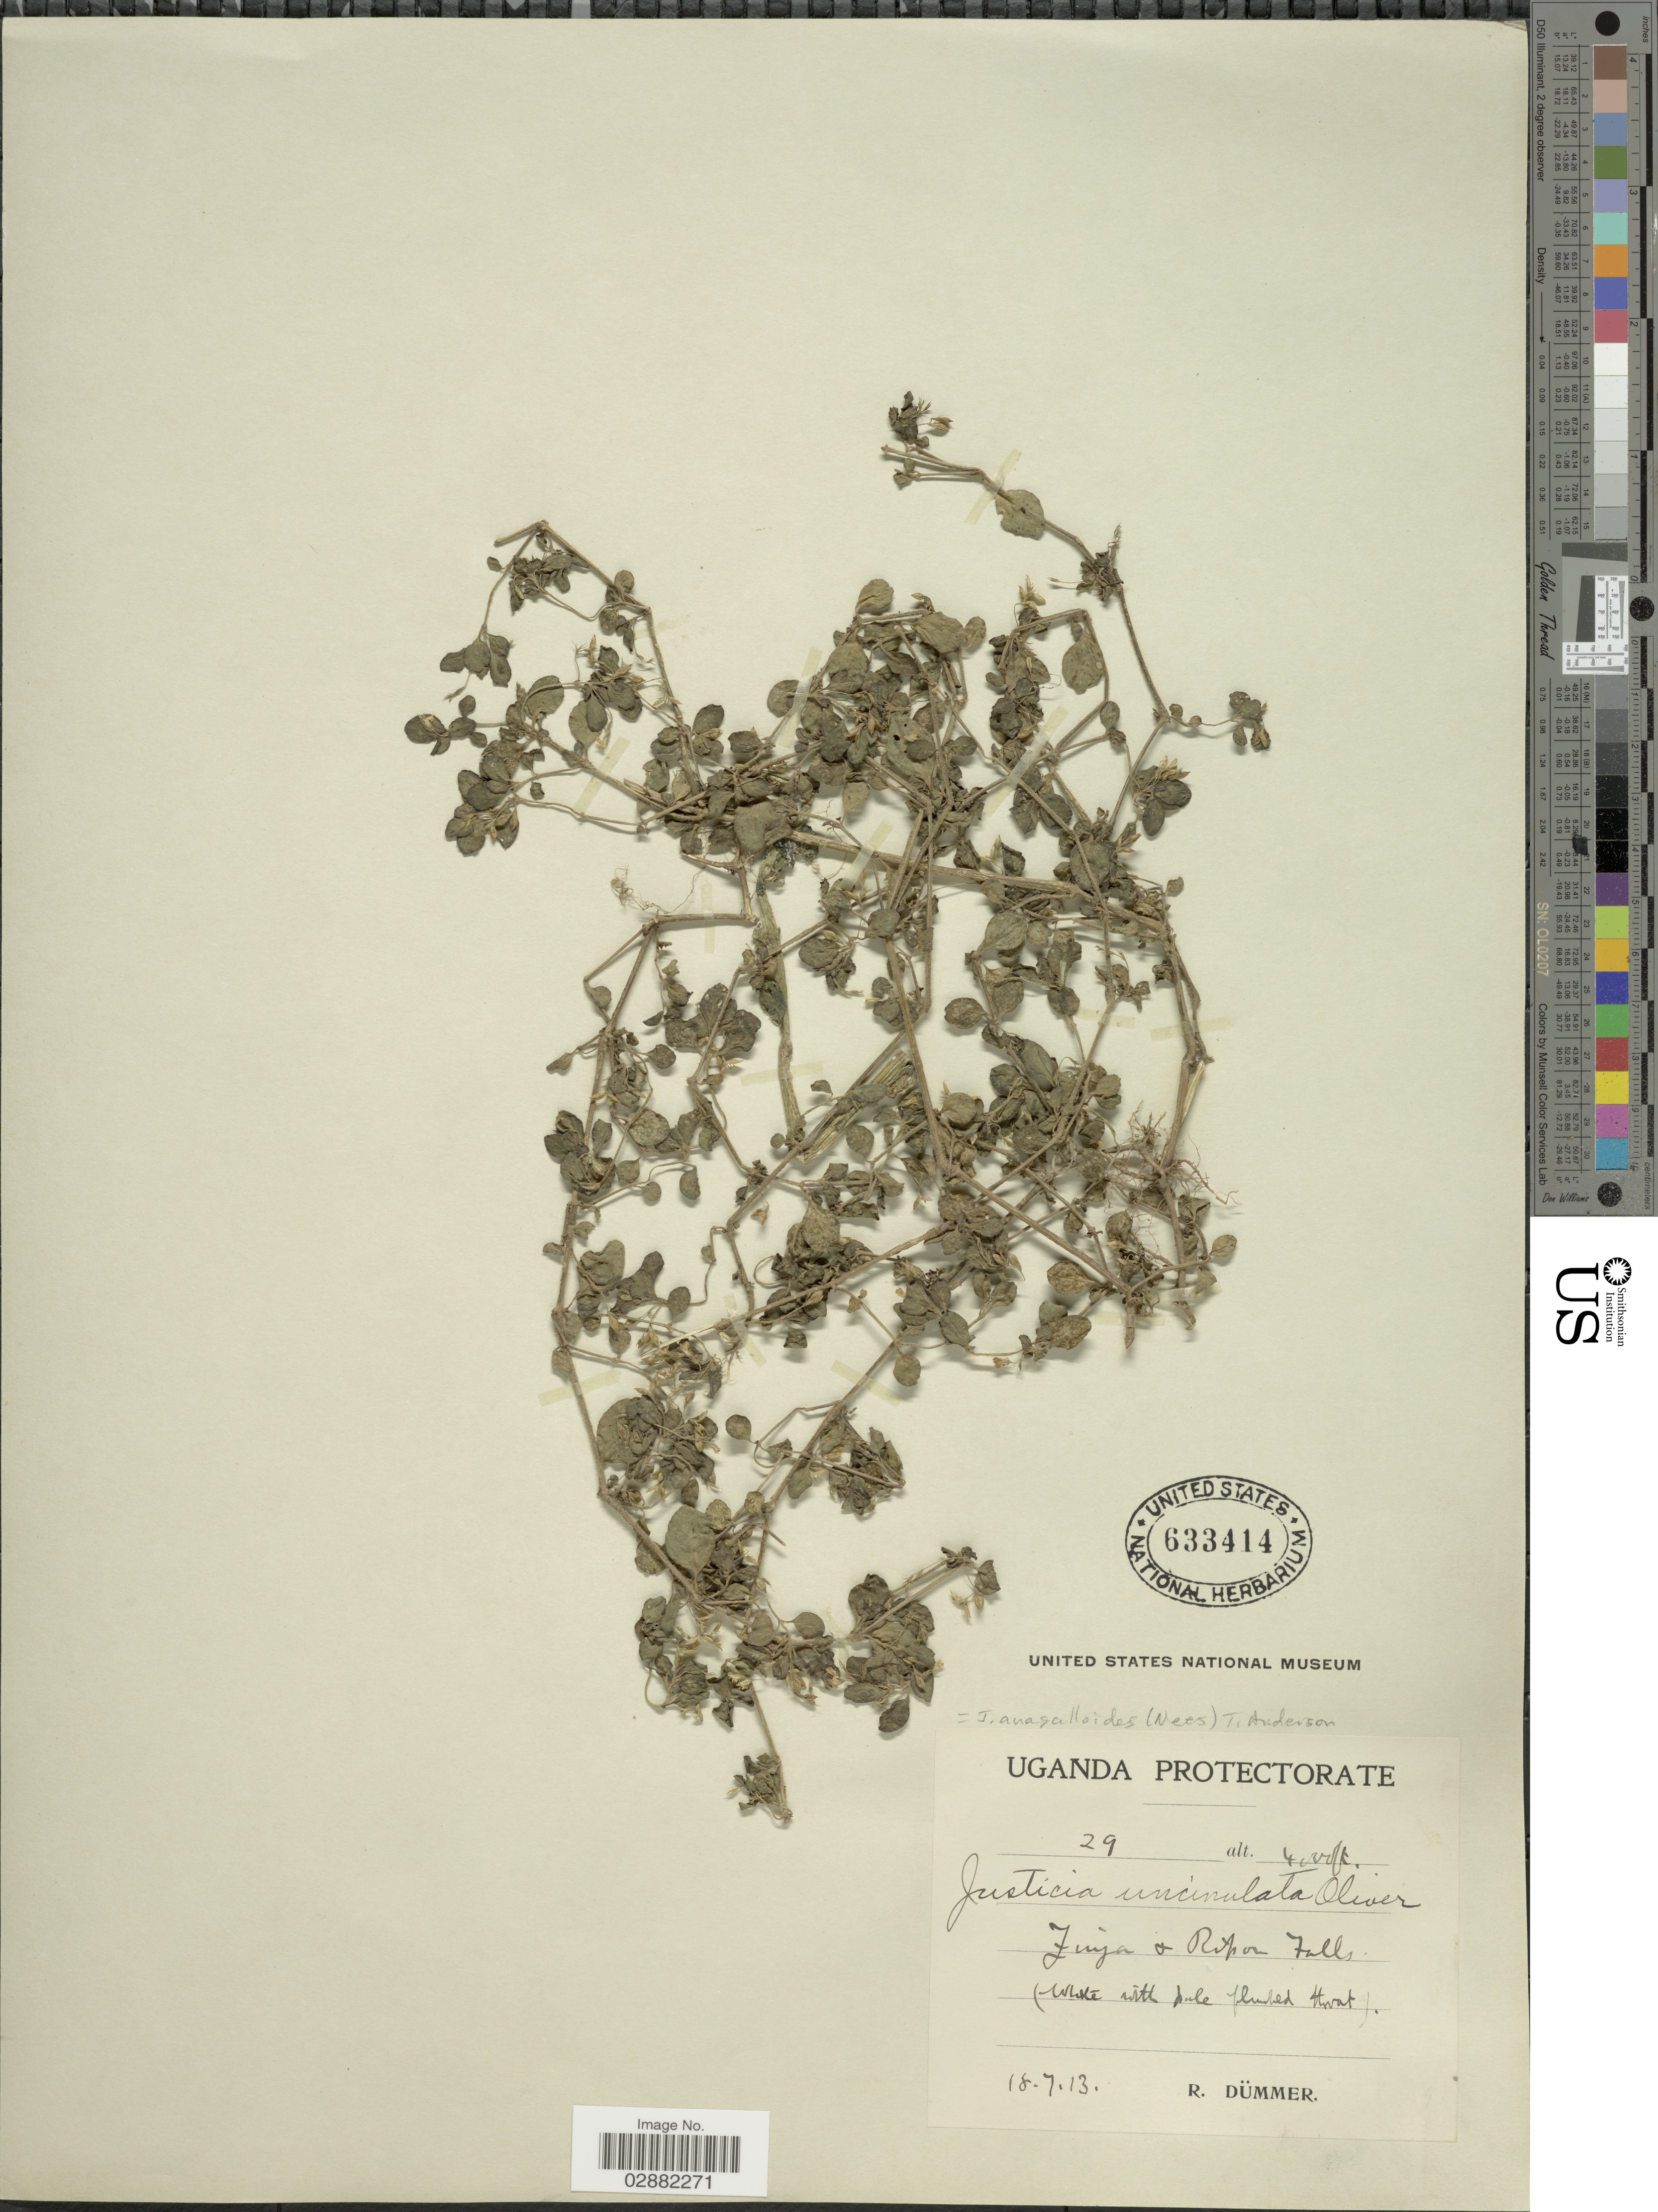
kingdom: Plantae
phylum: Tracheophyta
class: Magnoliopsida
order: Lamiales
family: Acanthaceae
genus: Justicia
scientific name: Justicia anagalloides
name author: (Nees) T. Anderson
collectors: R. A. Dümmer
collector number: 29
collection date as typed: Transcribed d/m/y: 18/7/13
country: Uganda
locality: Jinja + Ripon falls.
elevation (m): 1219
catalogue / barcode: US 633414